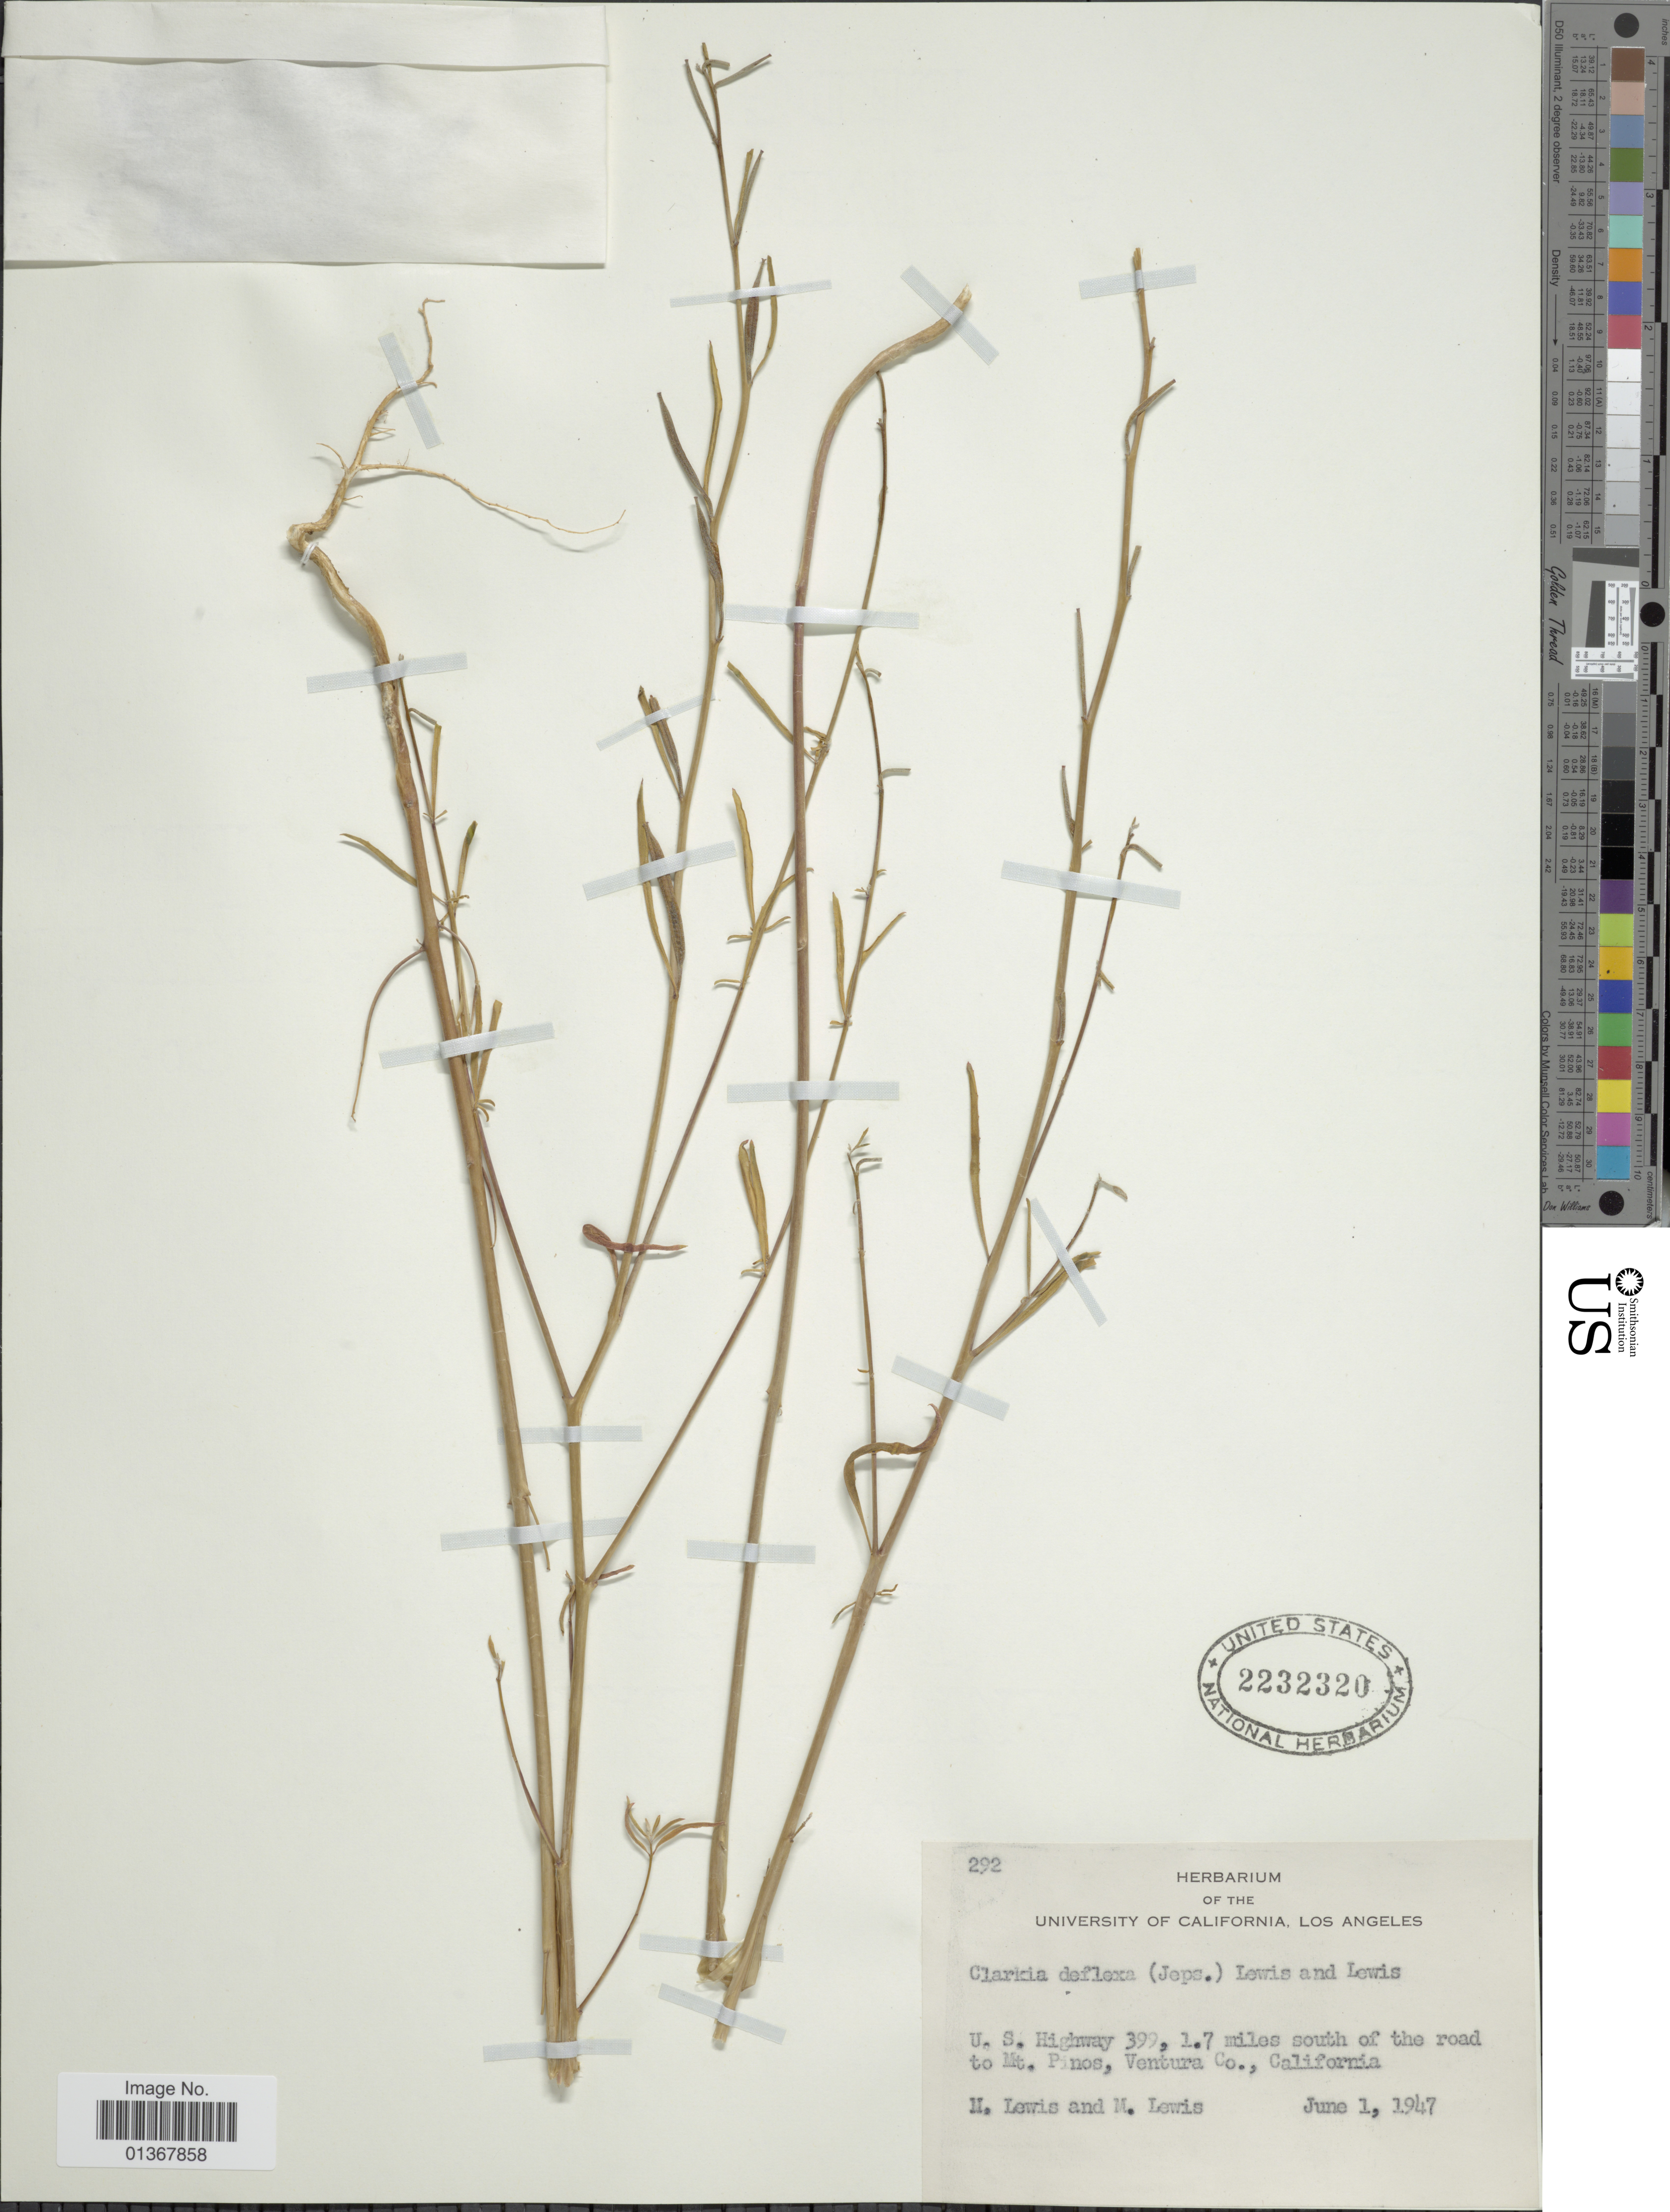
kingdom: Plantae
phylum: Tracheophyta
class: Magnoliopsida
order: Myrtales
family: Onagraceae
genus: Clarkia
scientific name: Clarkia bottae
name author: (Spach) F. H. Lewis & M.E. Lewis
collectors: H. Lewis & M. Lewis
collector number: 292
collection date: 1947-06-01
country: United States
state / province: California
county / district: Ventura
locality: U.S. Highway 399, 1.7 miles south of the road to Mt. Pinos, Ventura Co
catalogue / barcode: US 2232320